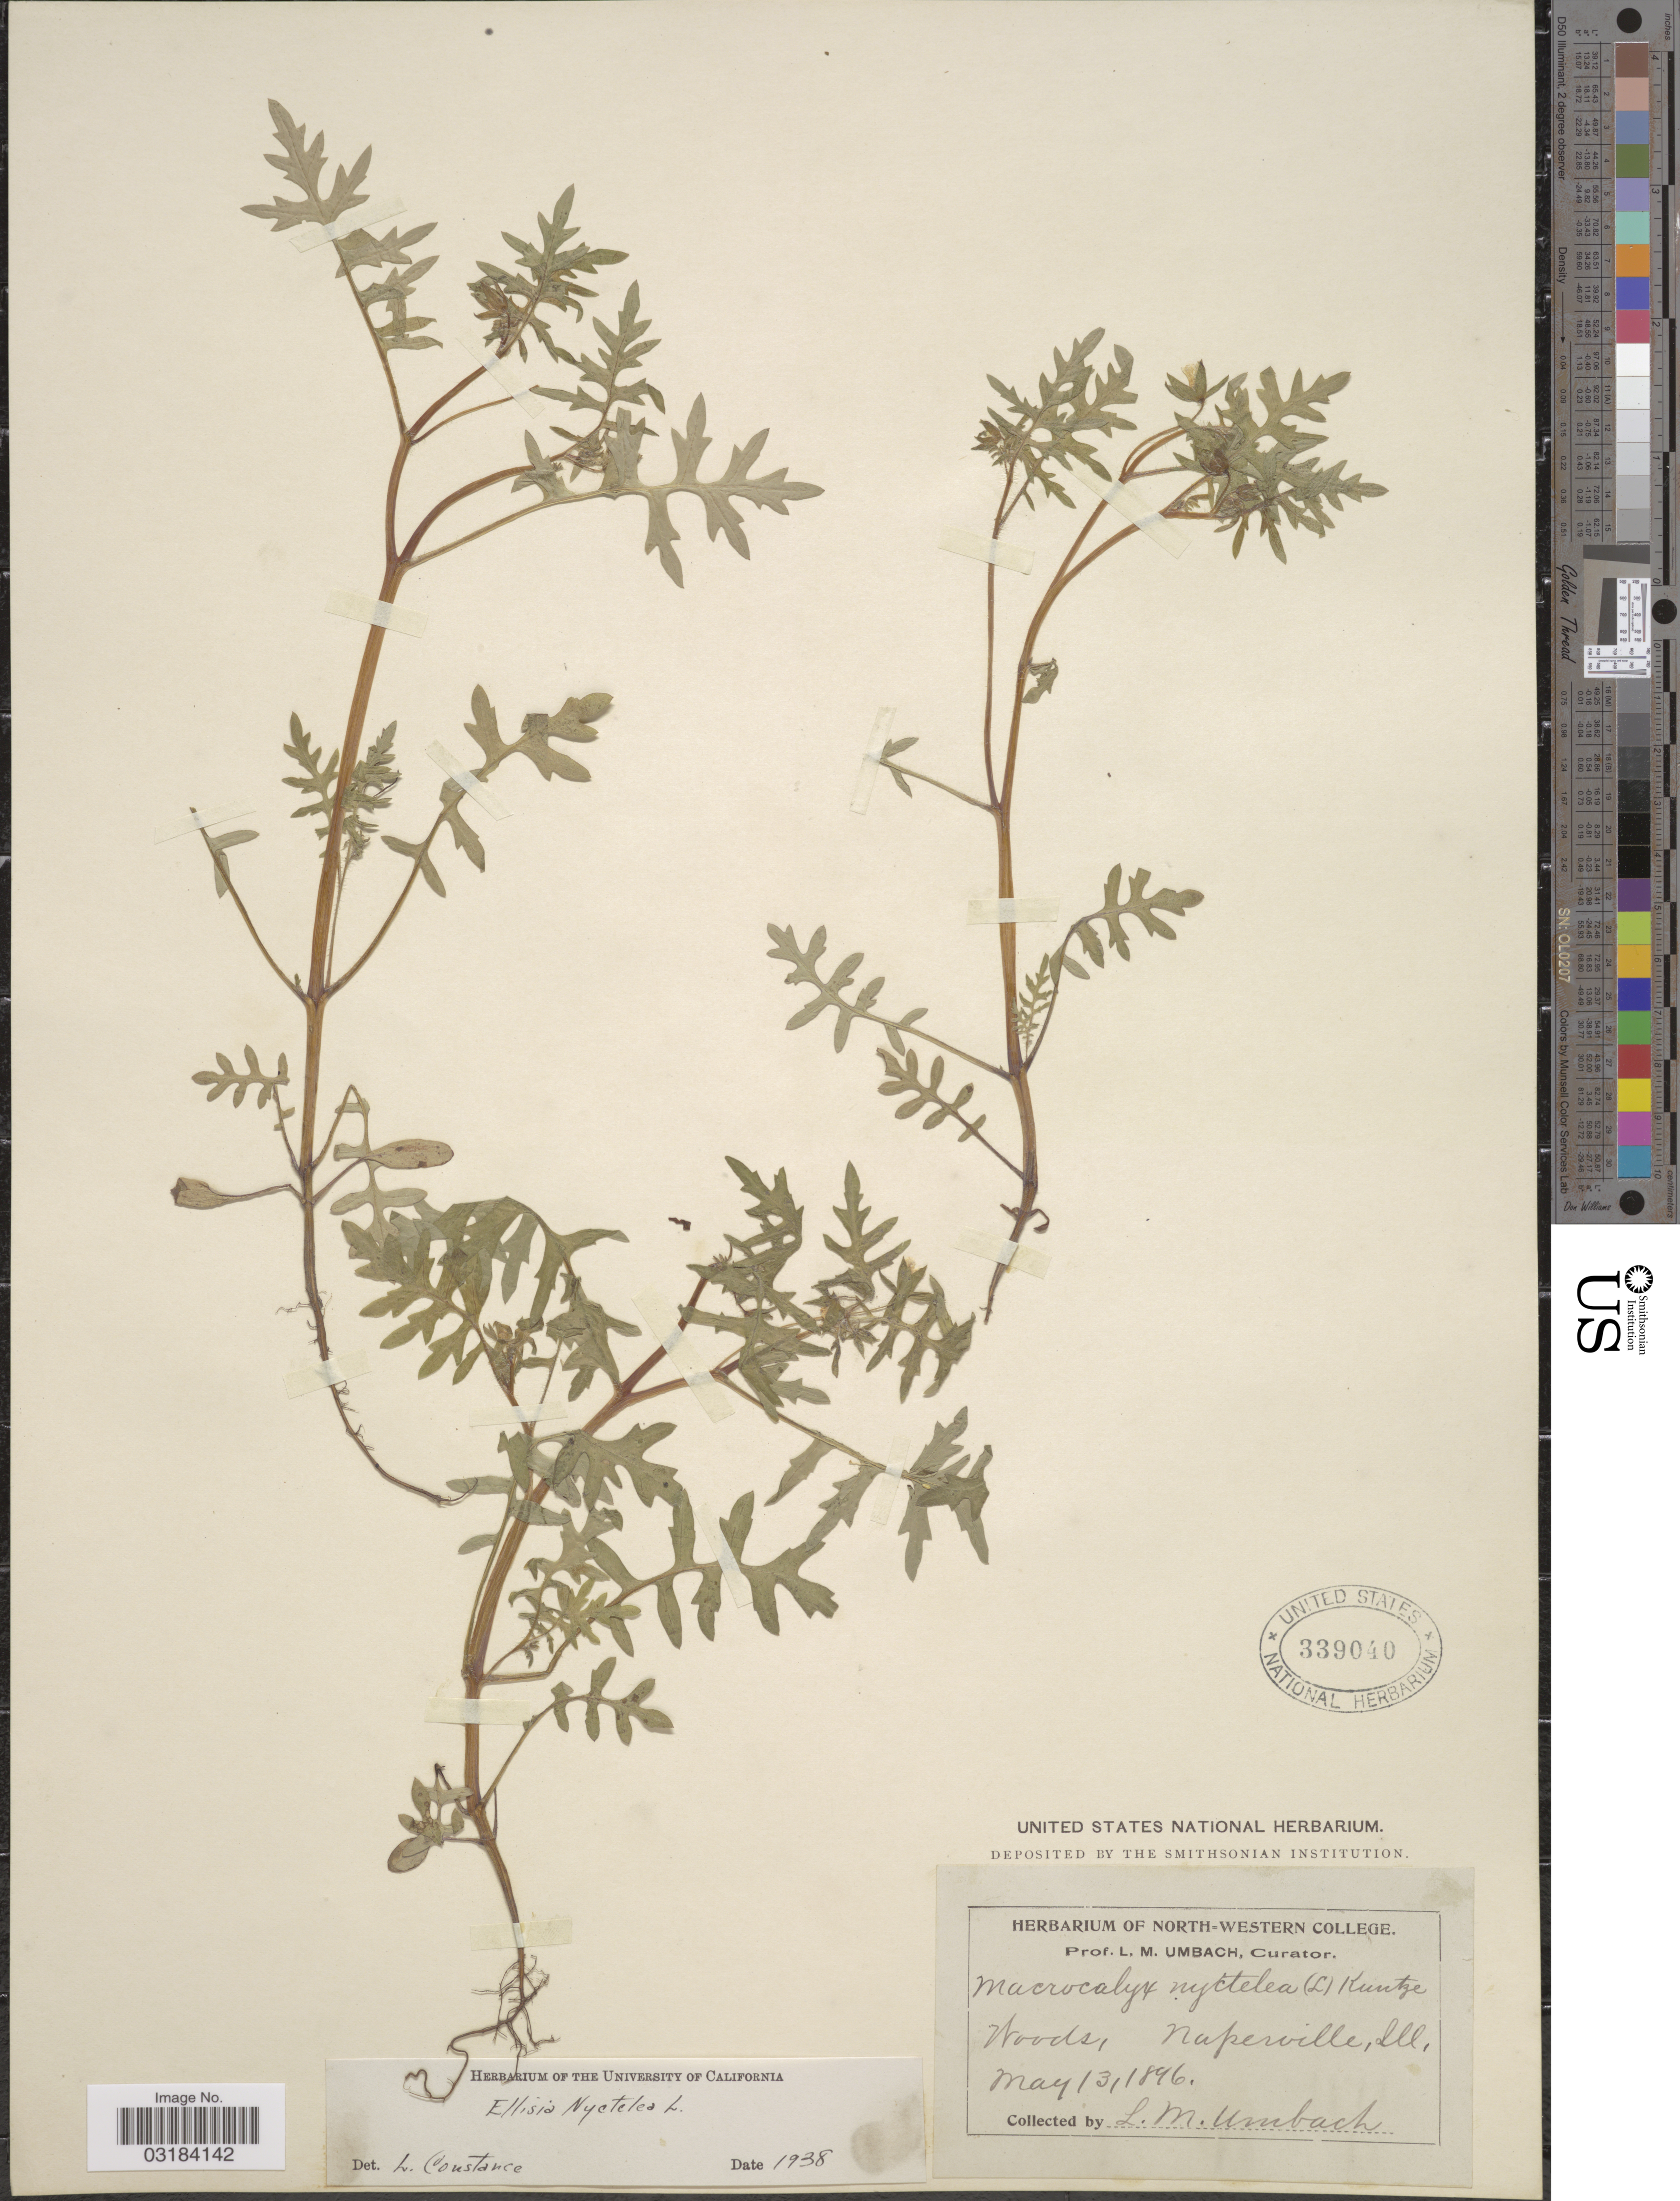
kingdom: Plantae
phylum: Tracheophyta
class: Magnoliopsida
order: Boraginales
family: Hydrophyllaceae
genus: Ellisia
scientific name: Ellisia nyctelea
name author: L.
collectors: L. M. Umbach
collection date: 1896-05-13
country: United States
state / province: Illinois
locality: Woods, Naperville.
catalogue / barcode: US 339040